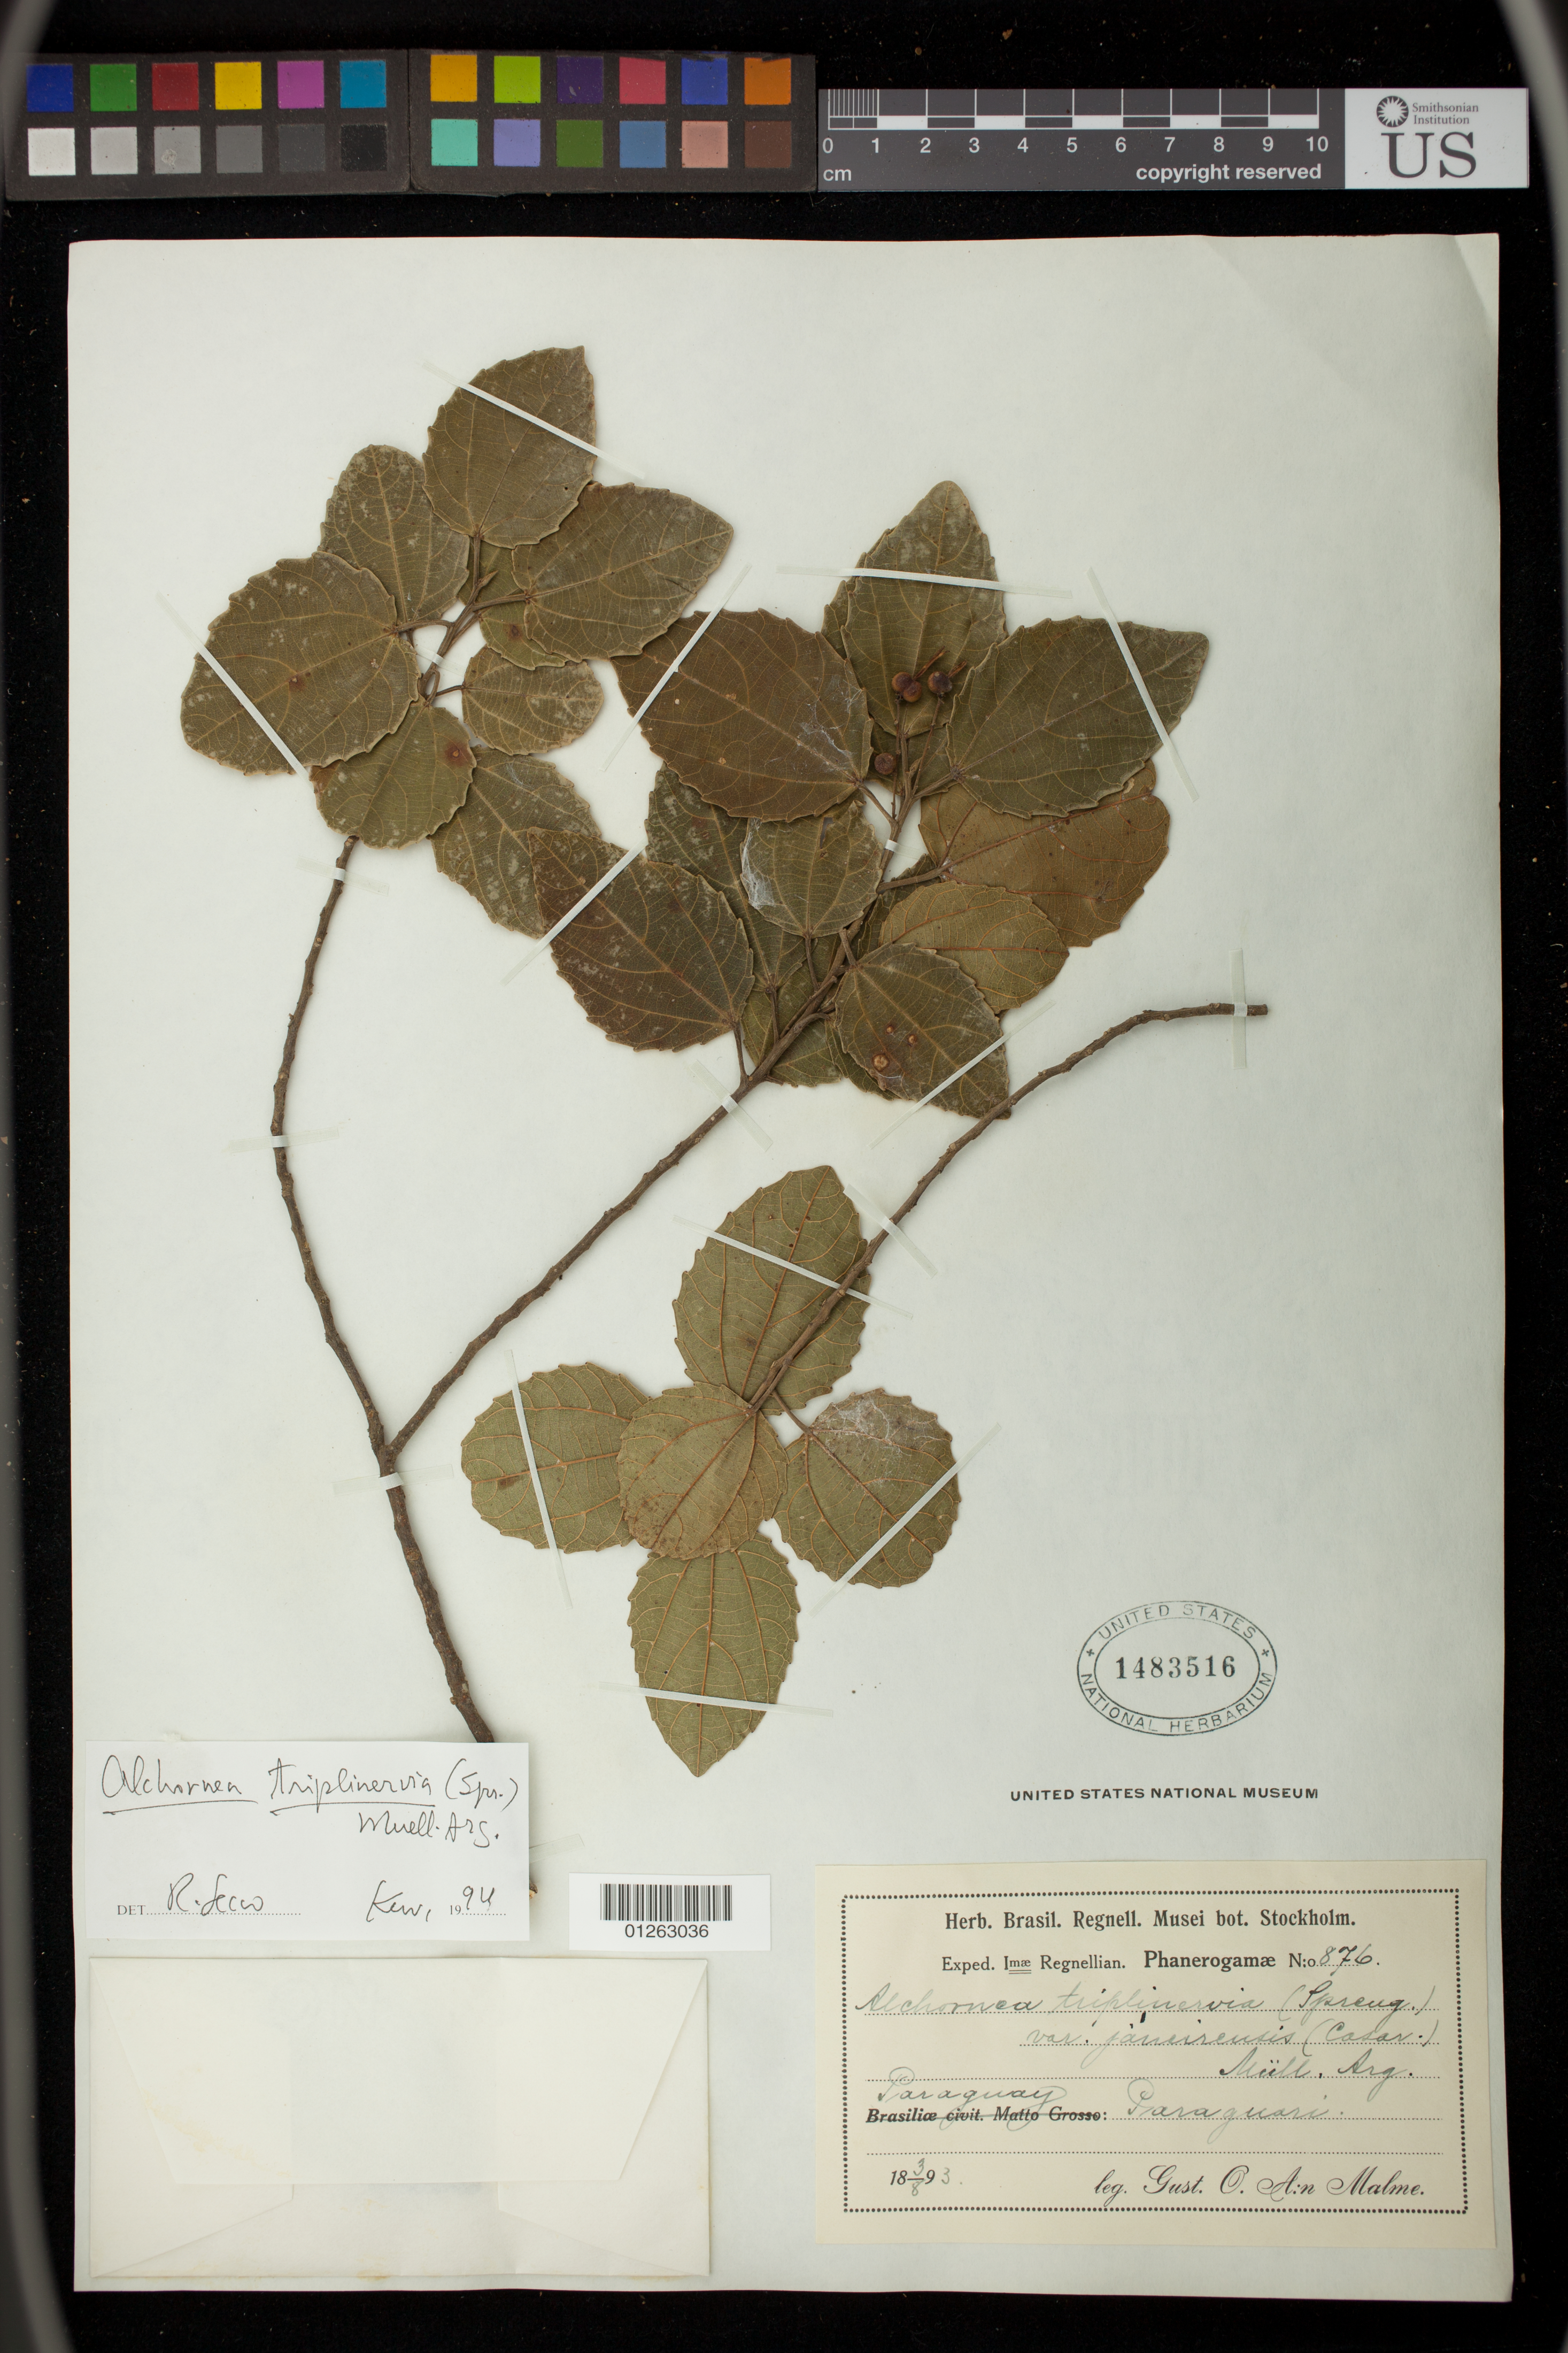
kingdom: Plantae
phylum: Tracheophyta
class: Magnoliopsida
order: Malpighiales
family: Euphorbiaceae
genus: Alchornea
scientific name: Alchornea triplinervia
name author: (Spreng.) Müll. Arg.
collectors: G. O. A. Malme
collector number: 876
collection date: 1893-08-03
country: Paraguay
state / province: Paraguari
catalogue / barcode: US 1483516